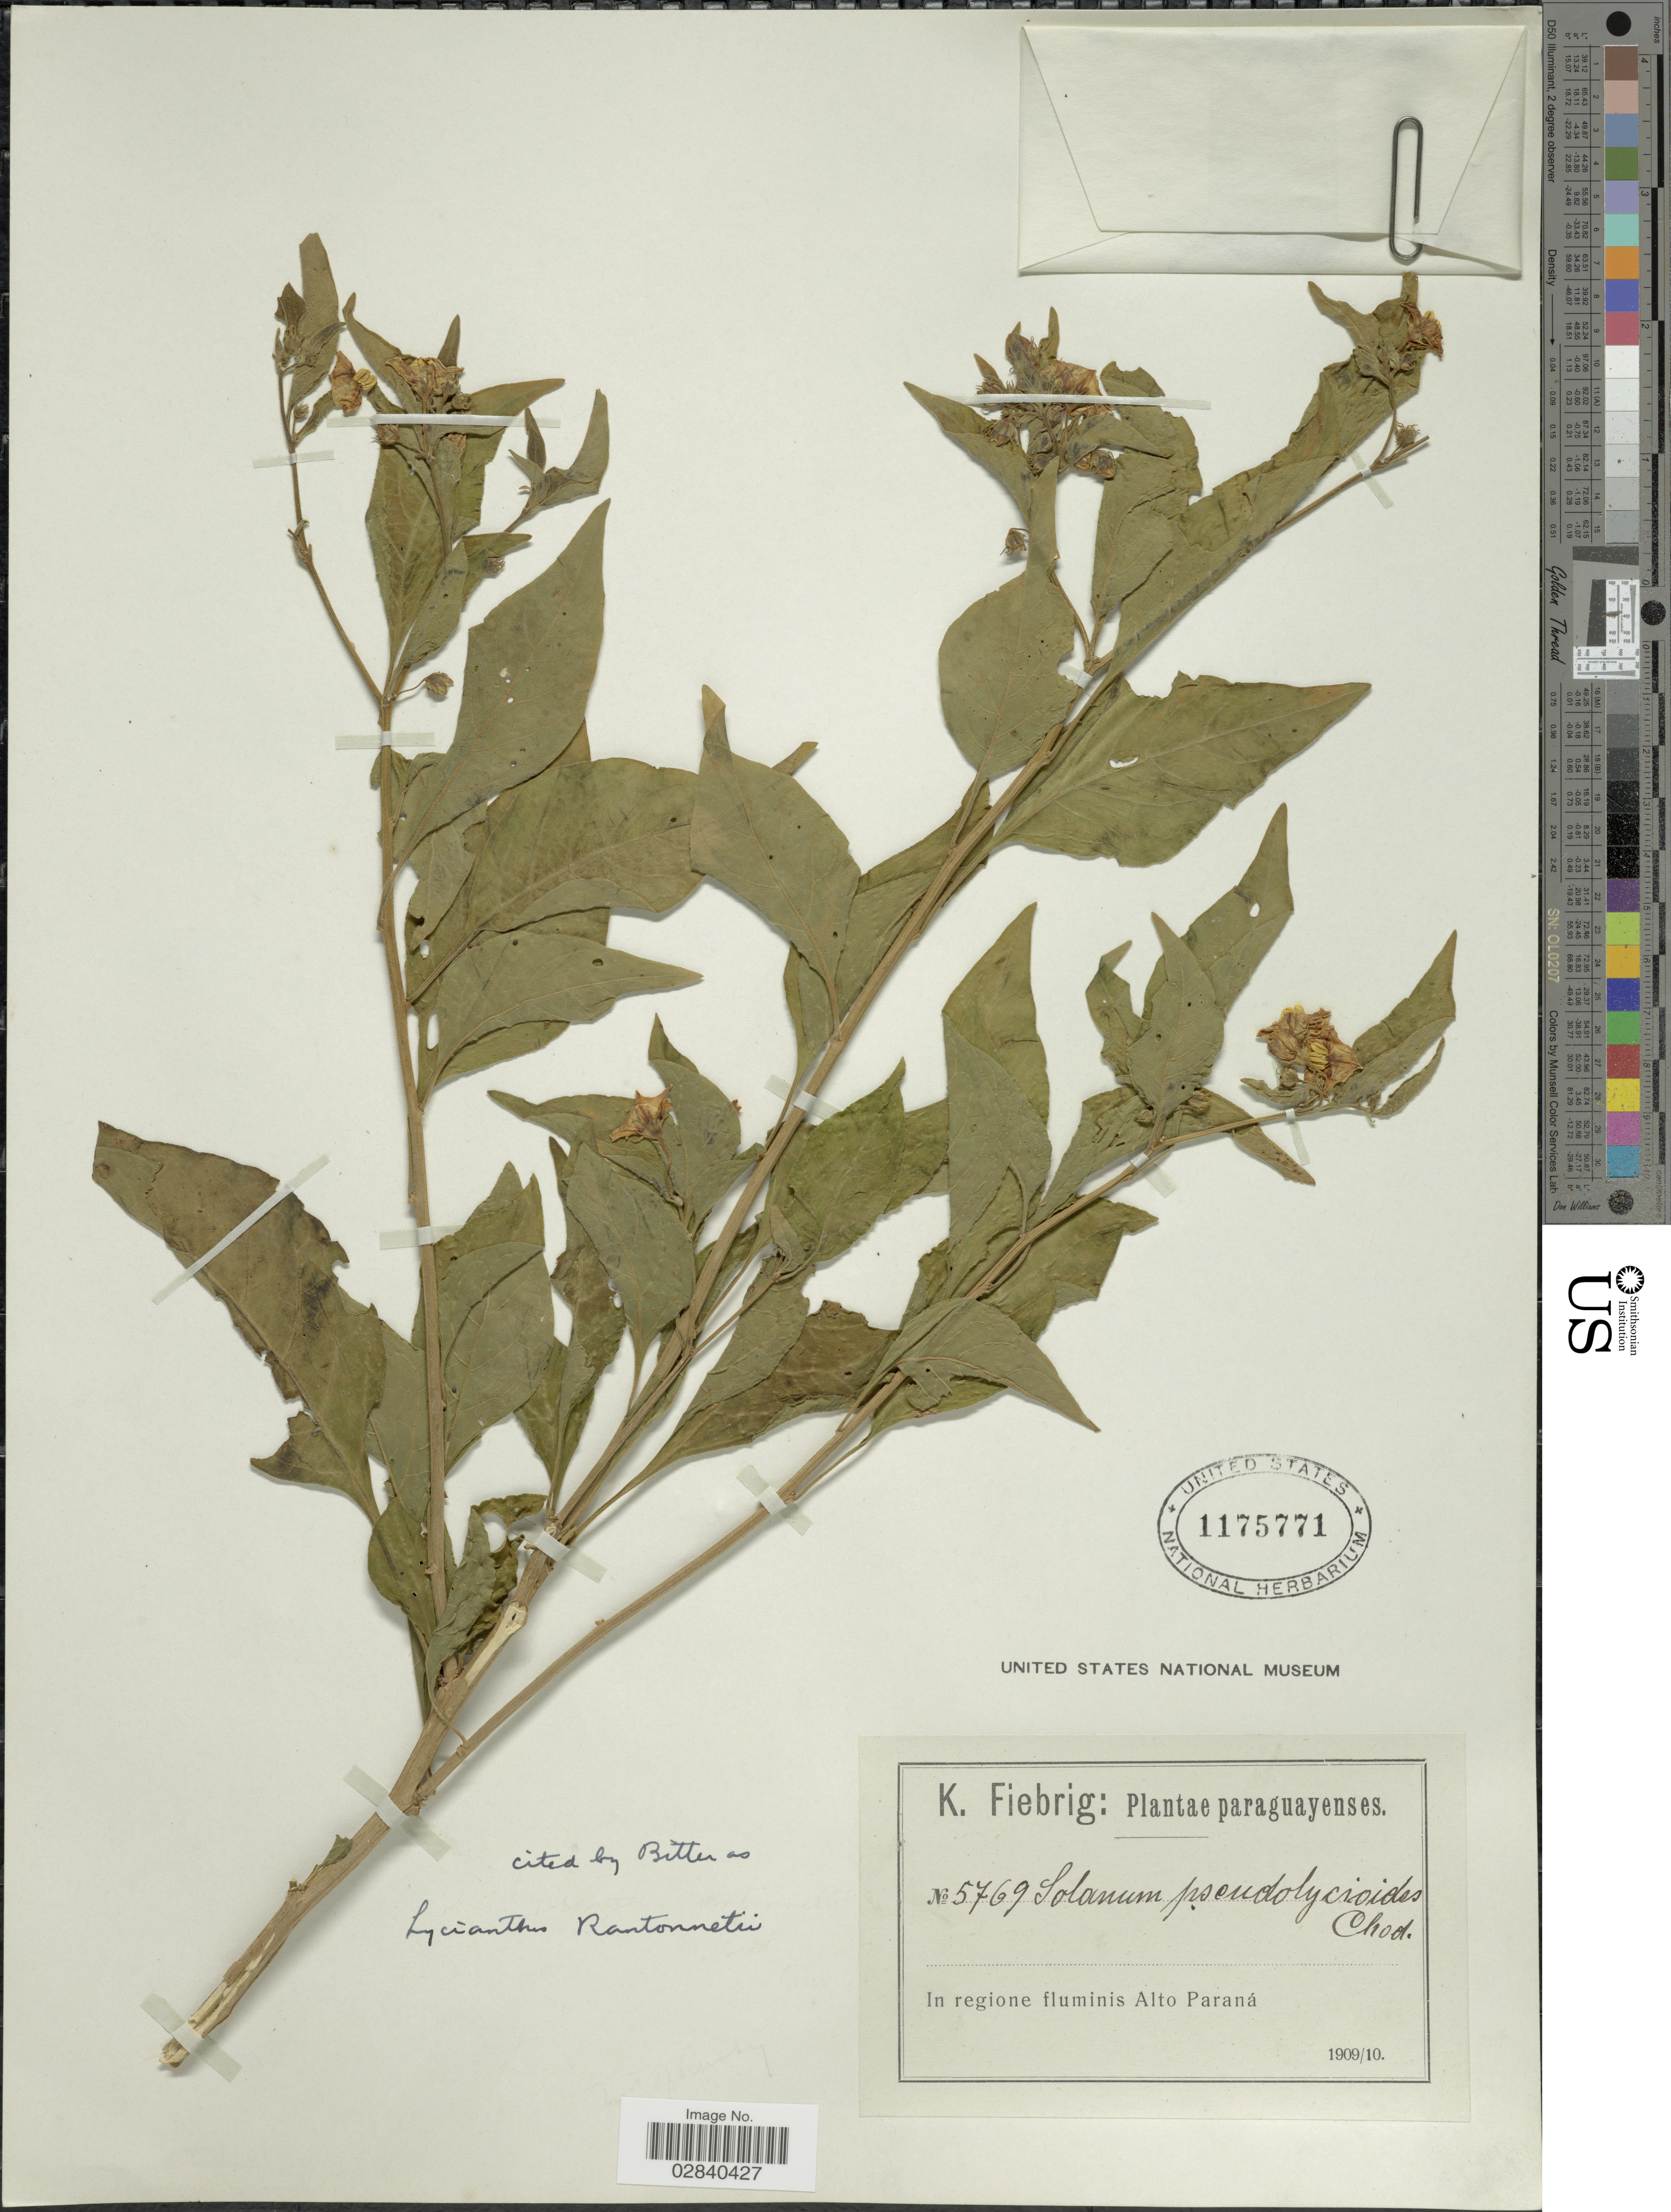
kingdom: Plantae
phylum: Tracheophyta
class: Magnoliopsida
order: Solanales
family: Solanaceae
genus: Lycianthes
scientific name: Lycianthes rantonnetii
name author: (Lesc.) Bitter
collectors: K. Fiebrig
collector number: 5769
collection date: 1909/1910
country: Paraguay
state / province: Alto Parana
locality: In regione fluminis Alto Paraná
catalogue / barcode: US 1175771